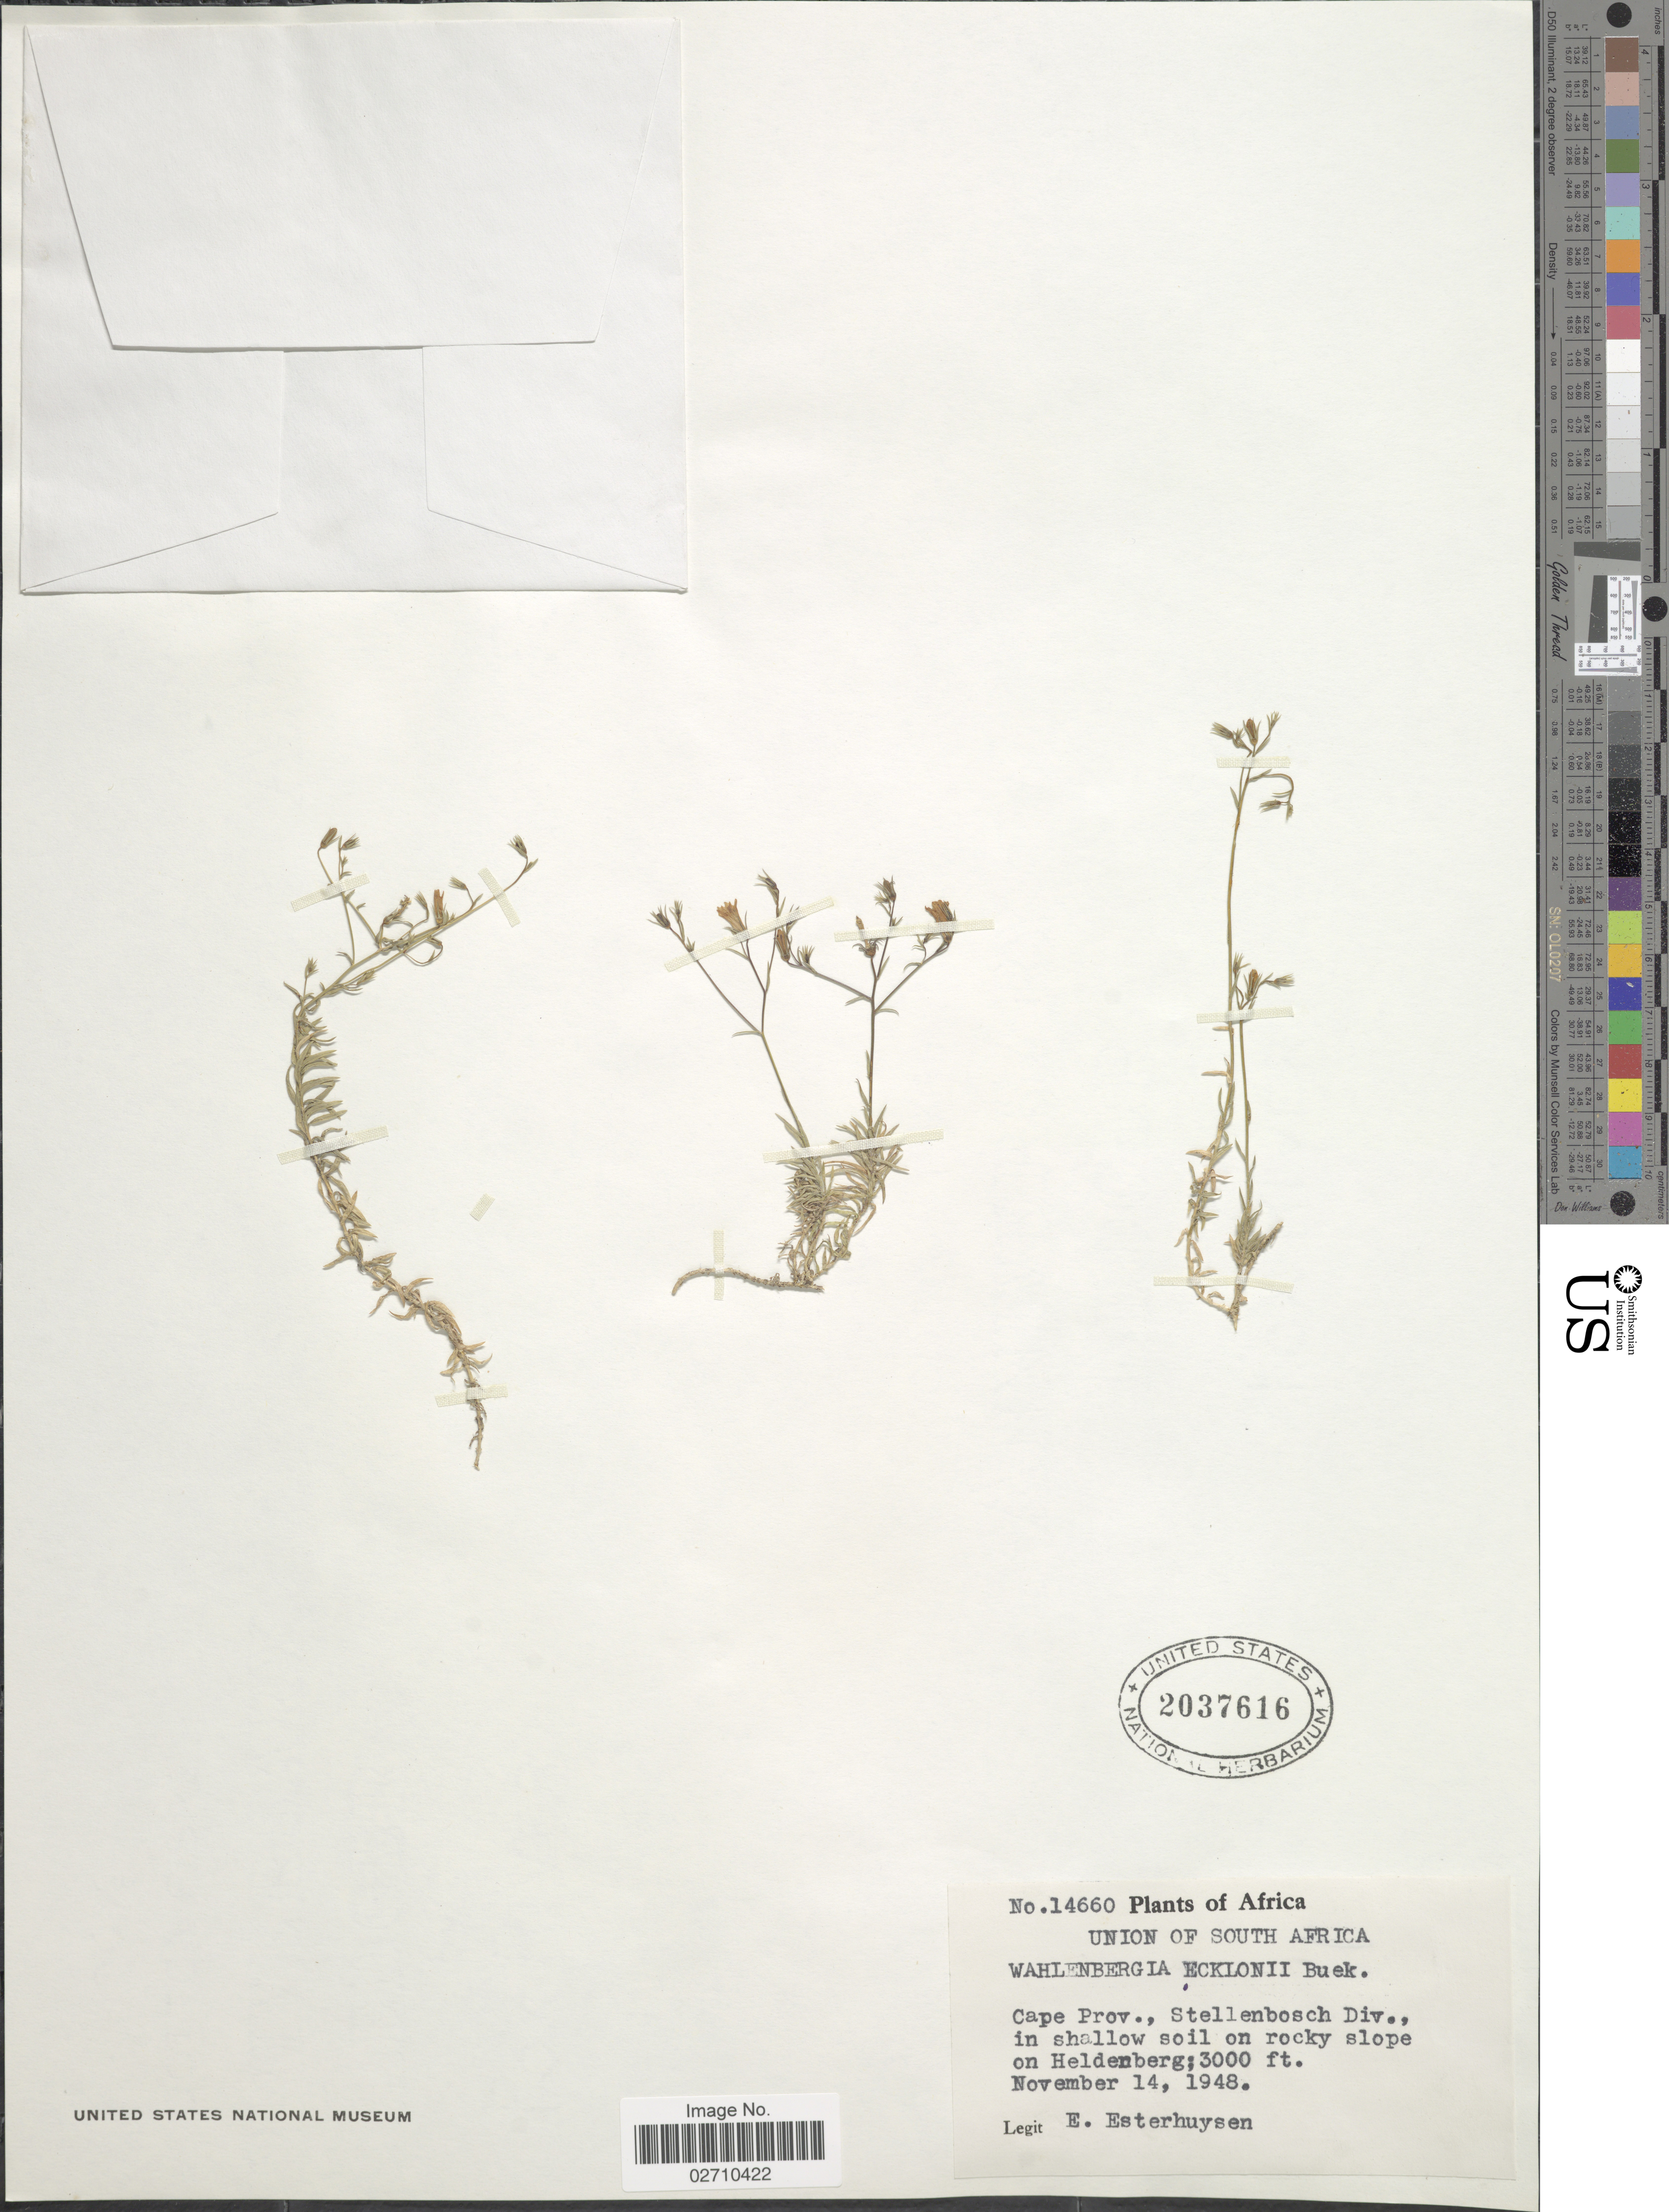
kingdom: Plantae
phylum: Tracheophyta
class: Magnoliopsida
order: Asterales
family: Campanulaceae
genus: Wahlenbergia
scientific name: Wahlenbergia ecklonii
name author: H. Buek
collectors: E. E. Esterhuysen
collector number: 14660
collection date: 1948-11-14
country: South Africa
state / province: Western Cape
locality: Africa. Union of South Africa. Stellenbosch Div.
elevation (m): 914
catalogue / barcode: US 2037616